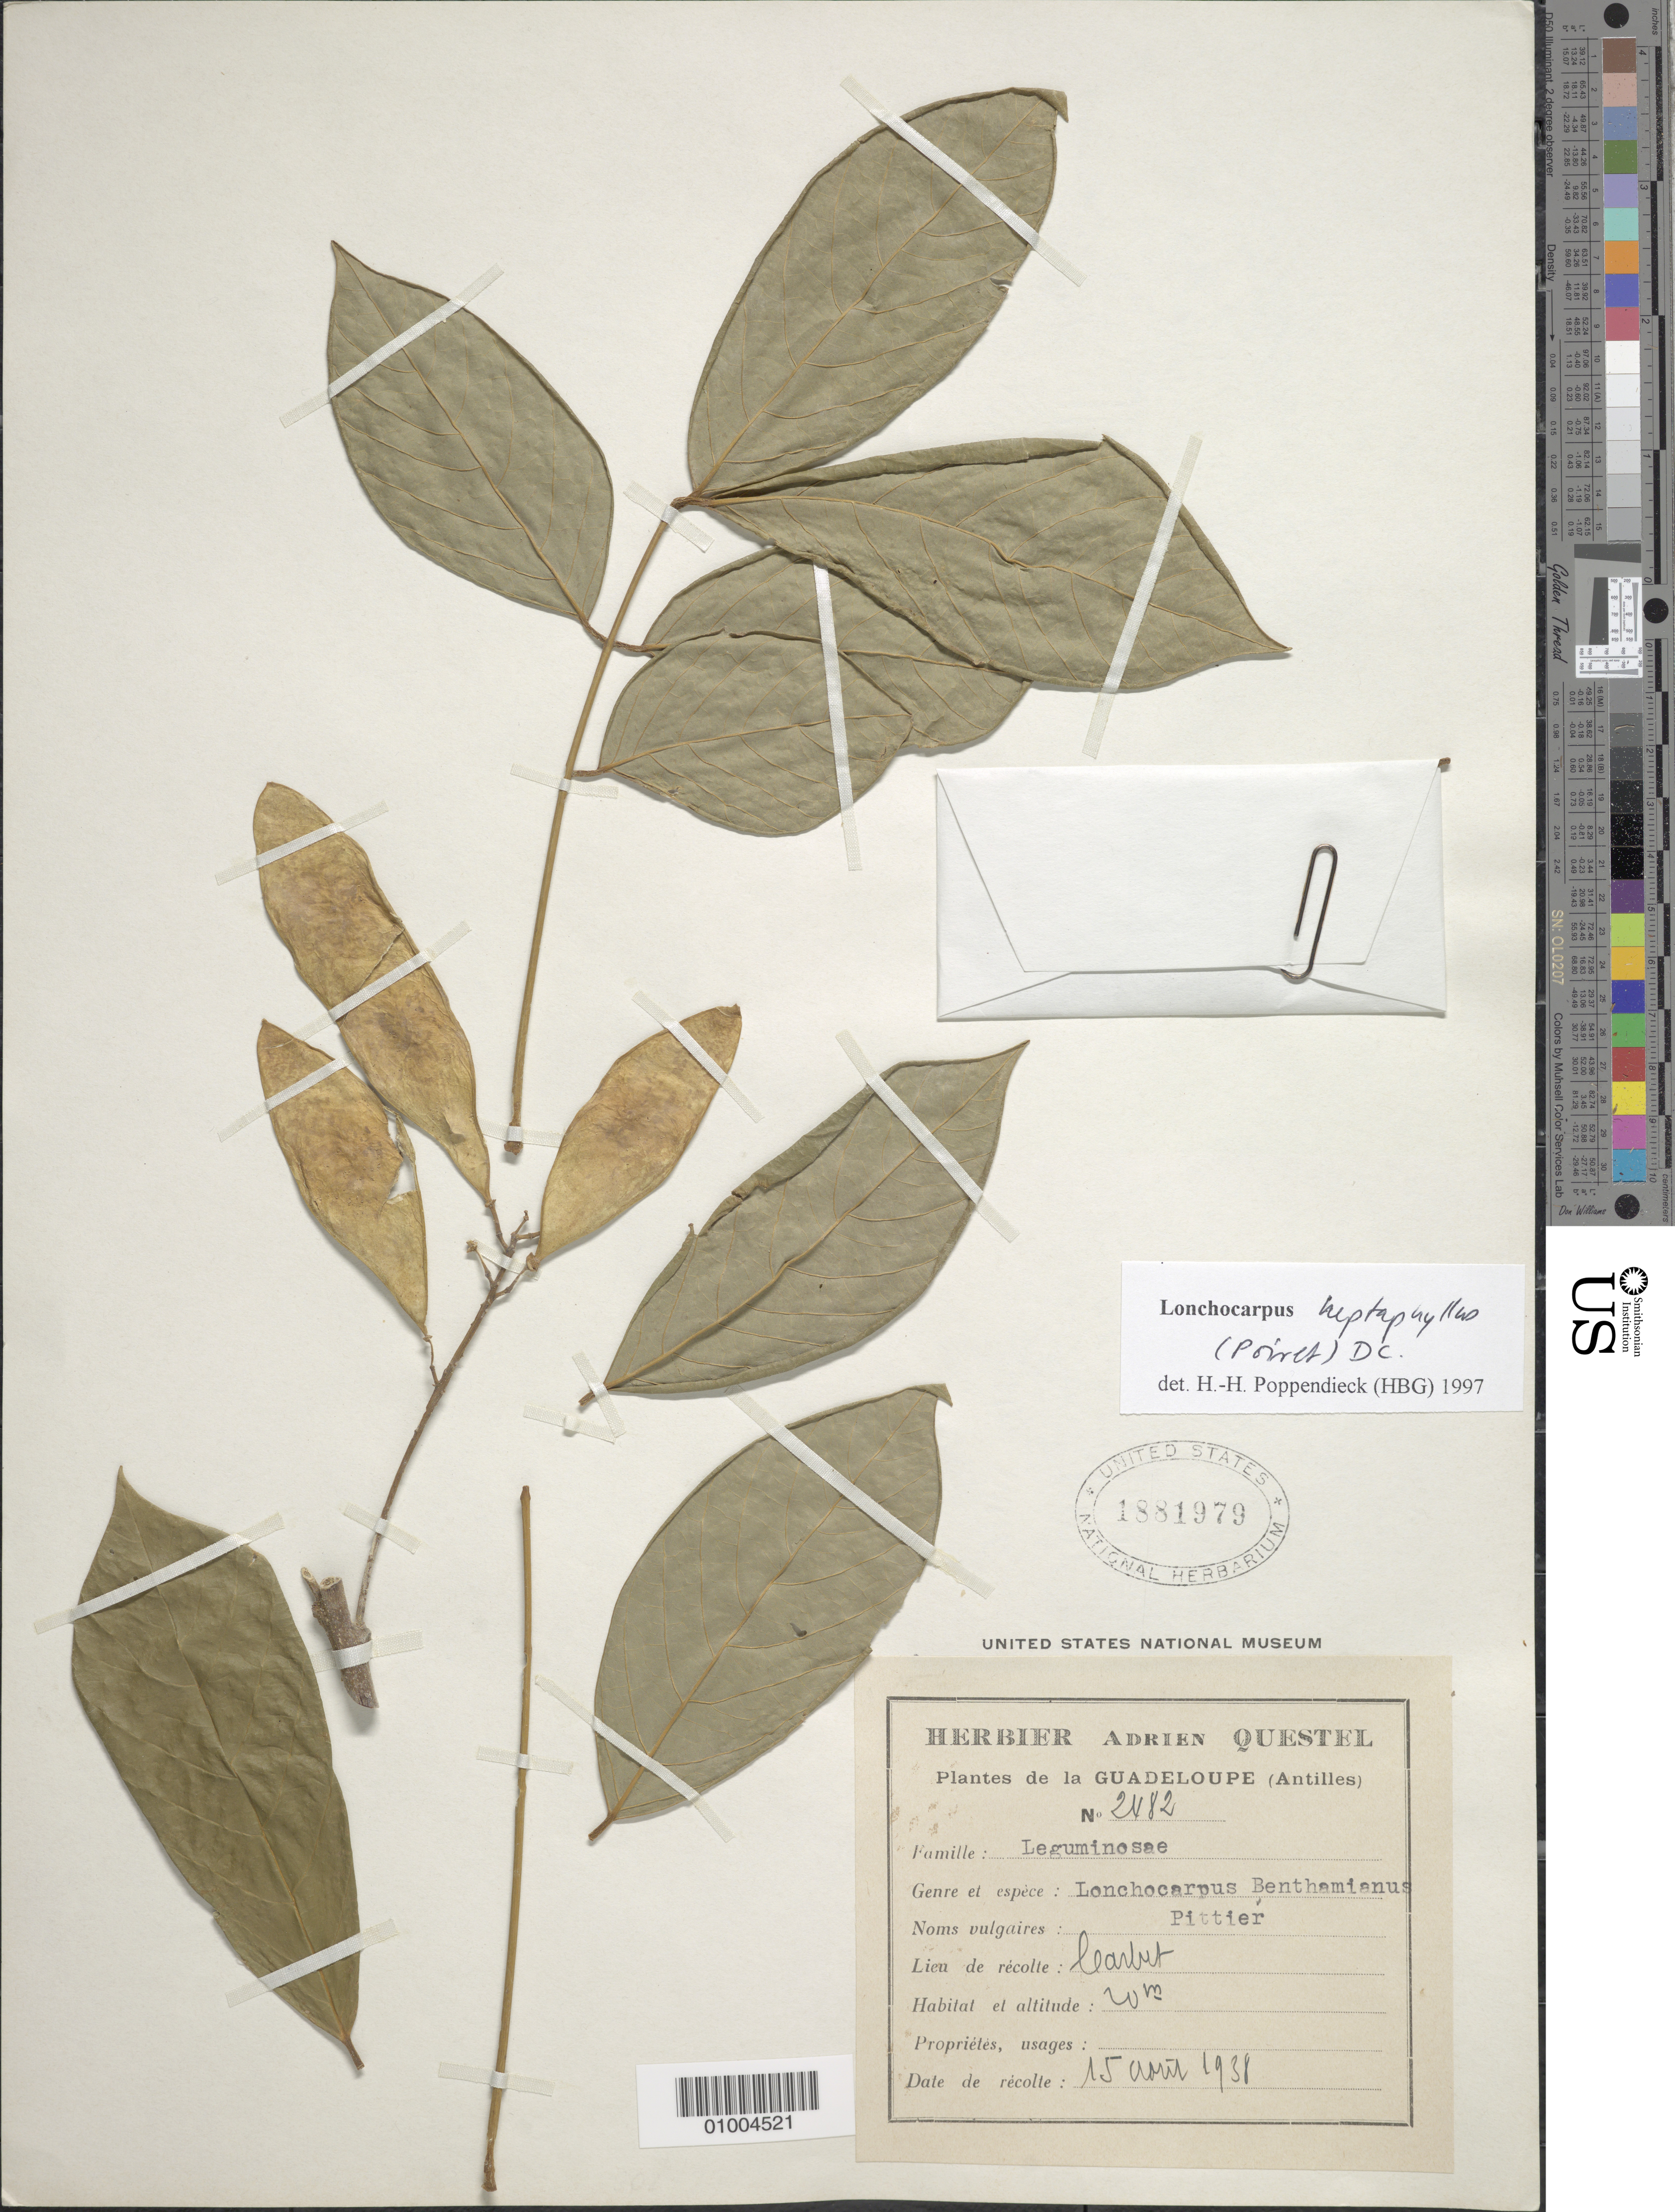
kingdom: Plantae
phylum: Tracheophyta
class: Magnoliopsida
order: Fabales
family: Fabaceae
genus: Lonchocarpus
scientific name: Lonchocarpus heptaphyllus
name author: (Poir.) DC.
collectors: A. Questel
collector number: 2482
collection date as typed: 15 Apr 1938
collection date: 1938-04-15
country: Guadeloupe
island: Basse Terre [Guadeloupe]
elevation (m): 20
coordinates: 0 N, 0 E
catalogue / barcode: US 1881970